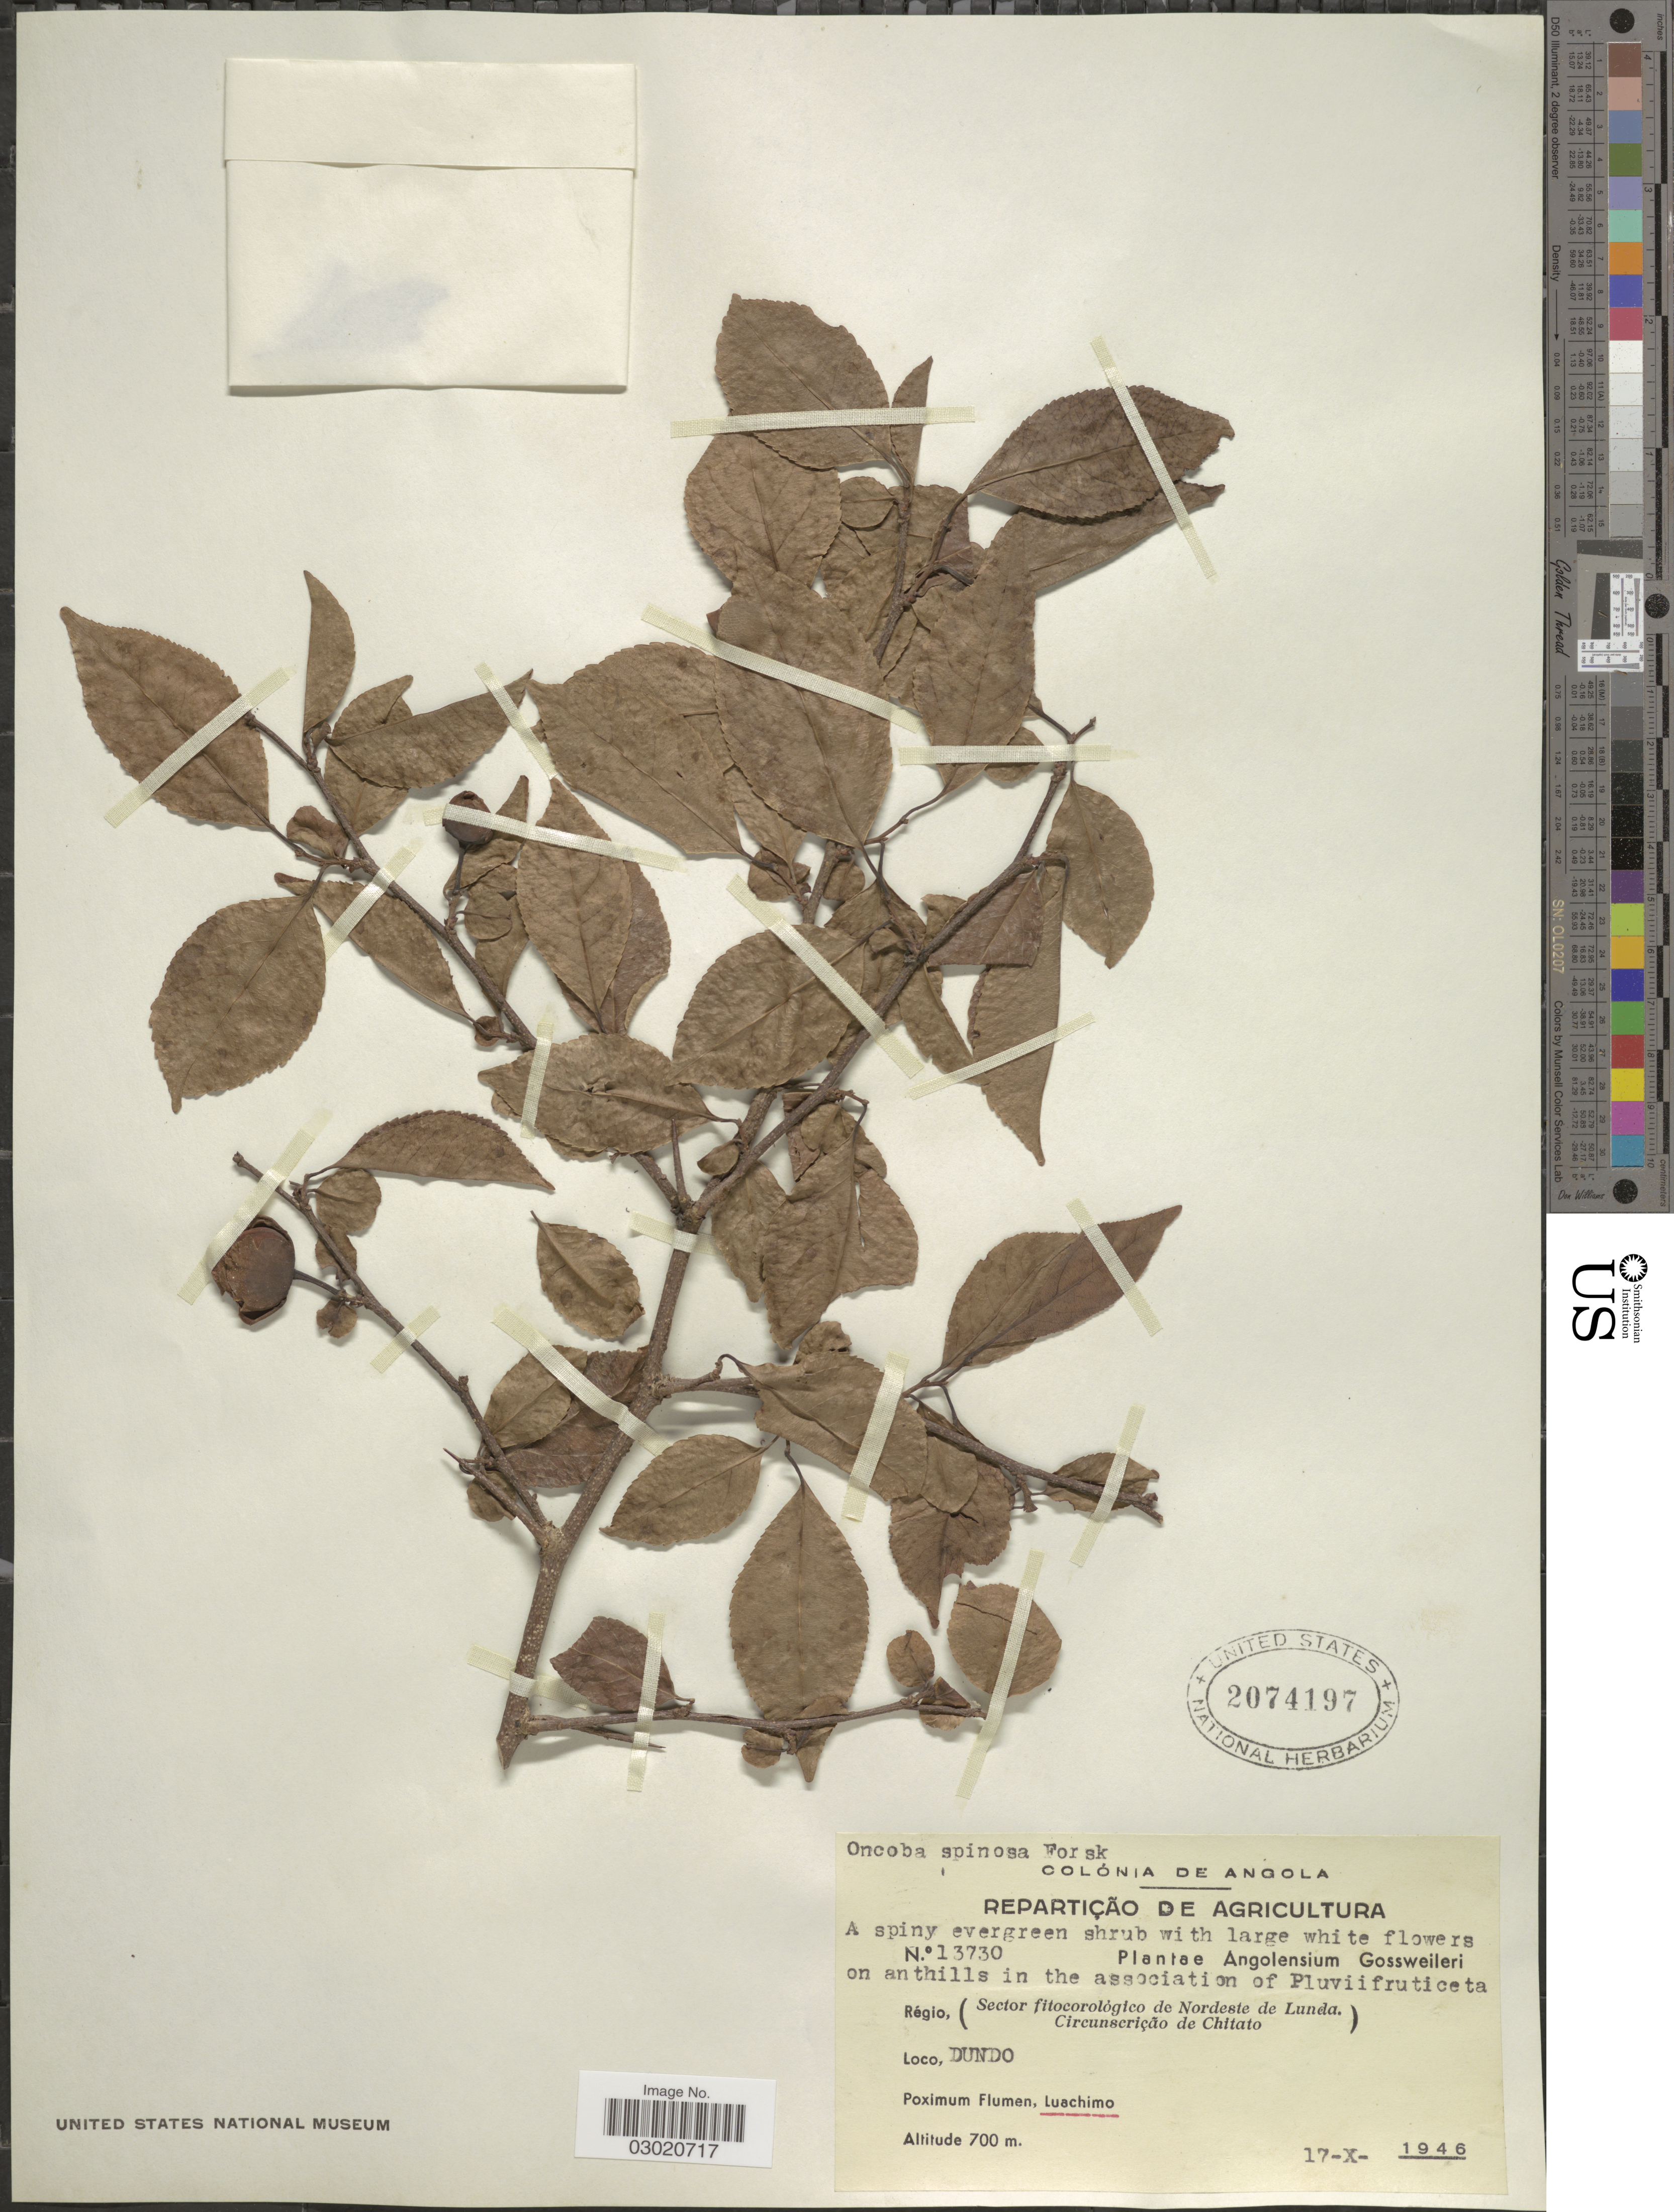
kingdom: Plantae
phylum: Tracheophyta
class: Magnoliopsida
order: Malpighiales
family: Salicaceae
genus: Oncoba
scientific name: Oncoba spinosa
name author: Forssk.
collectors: -. Gossweiler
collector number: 13730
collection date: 1946-10-17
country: Angola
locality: Régio, (Sector fitocorológico de Nordeste de Lunda, Circunscrição de Chitato), Dundo, Luachimo.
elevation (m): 700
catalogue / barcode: US 2074197